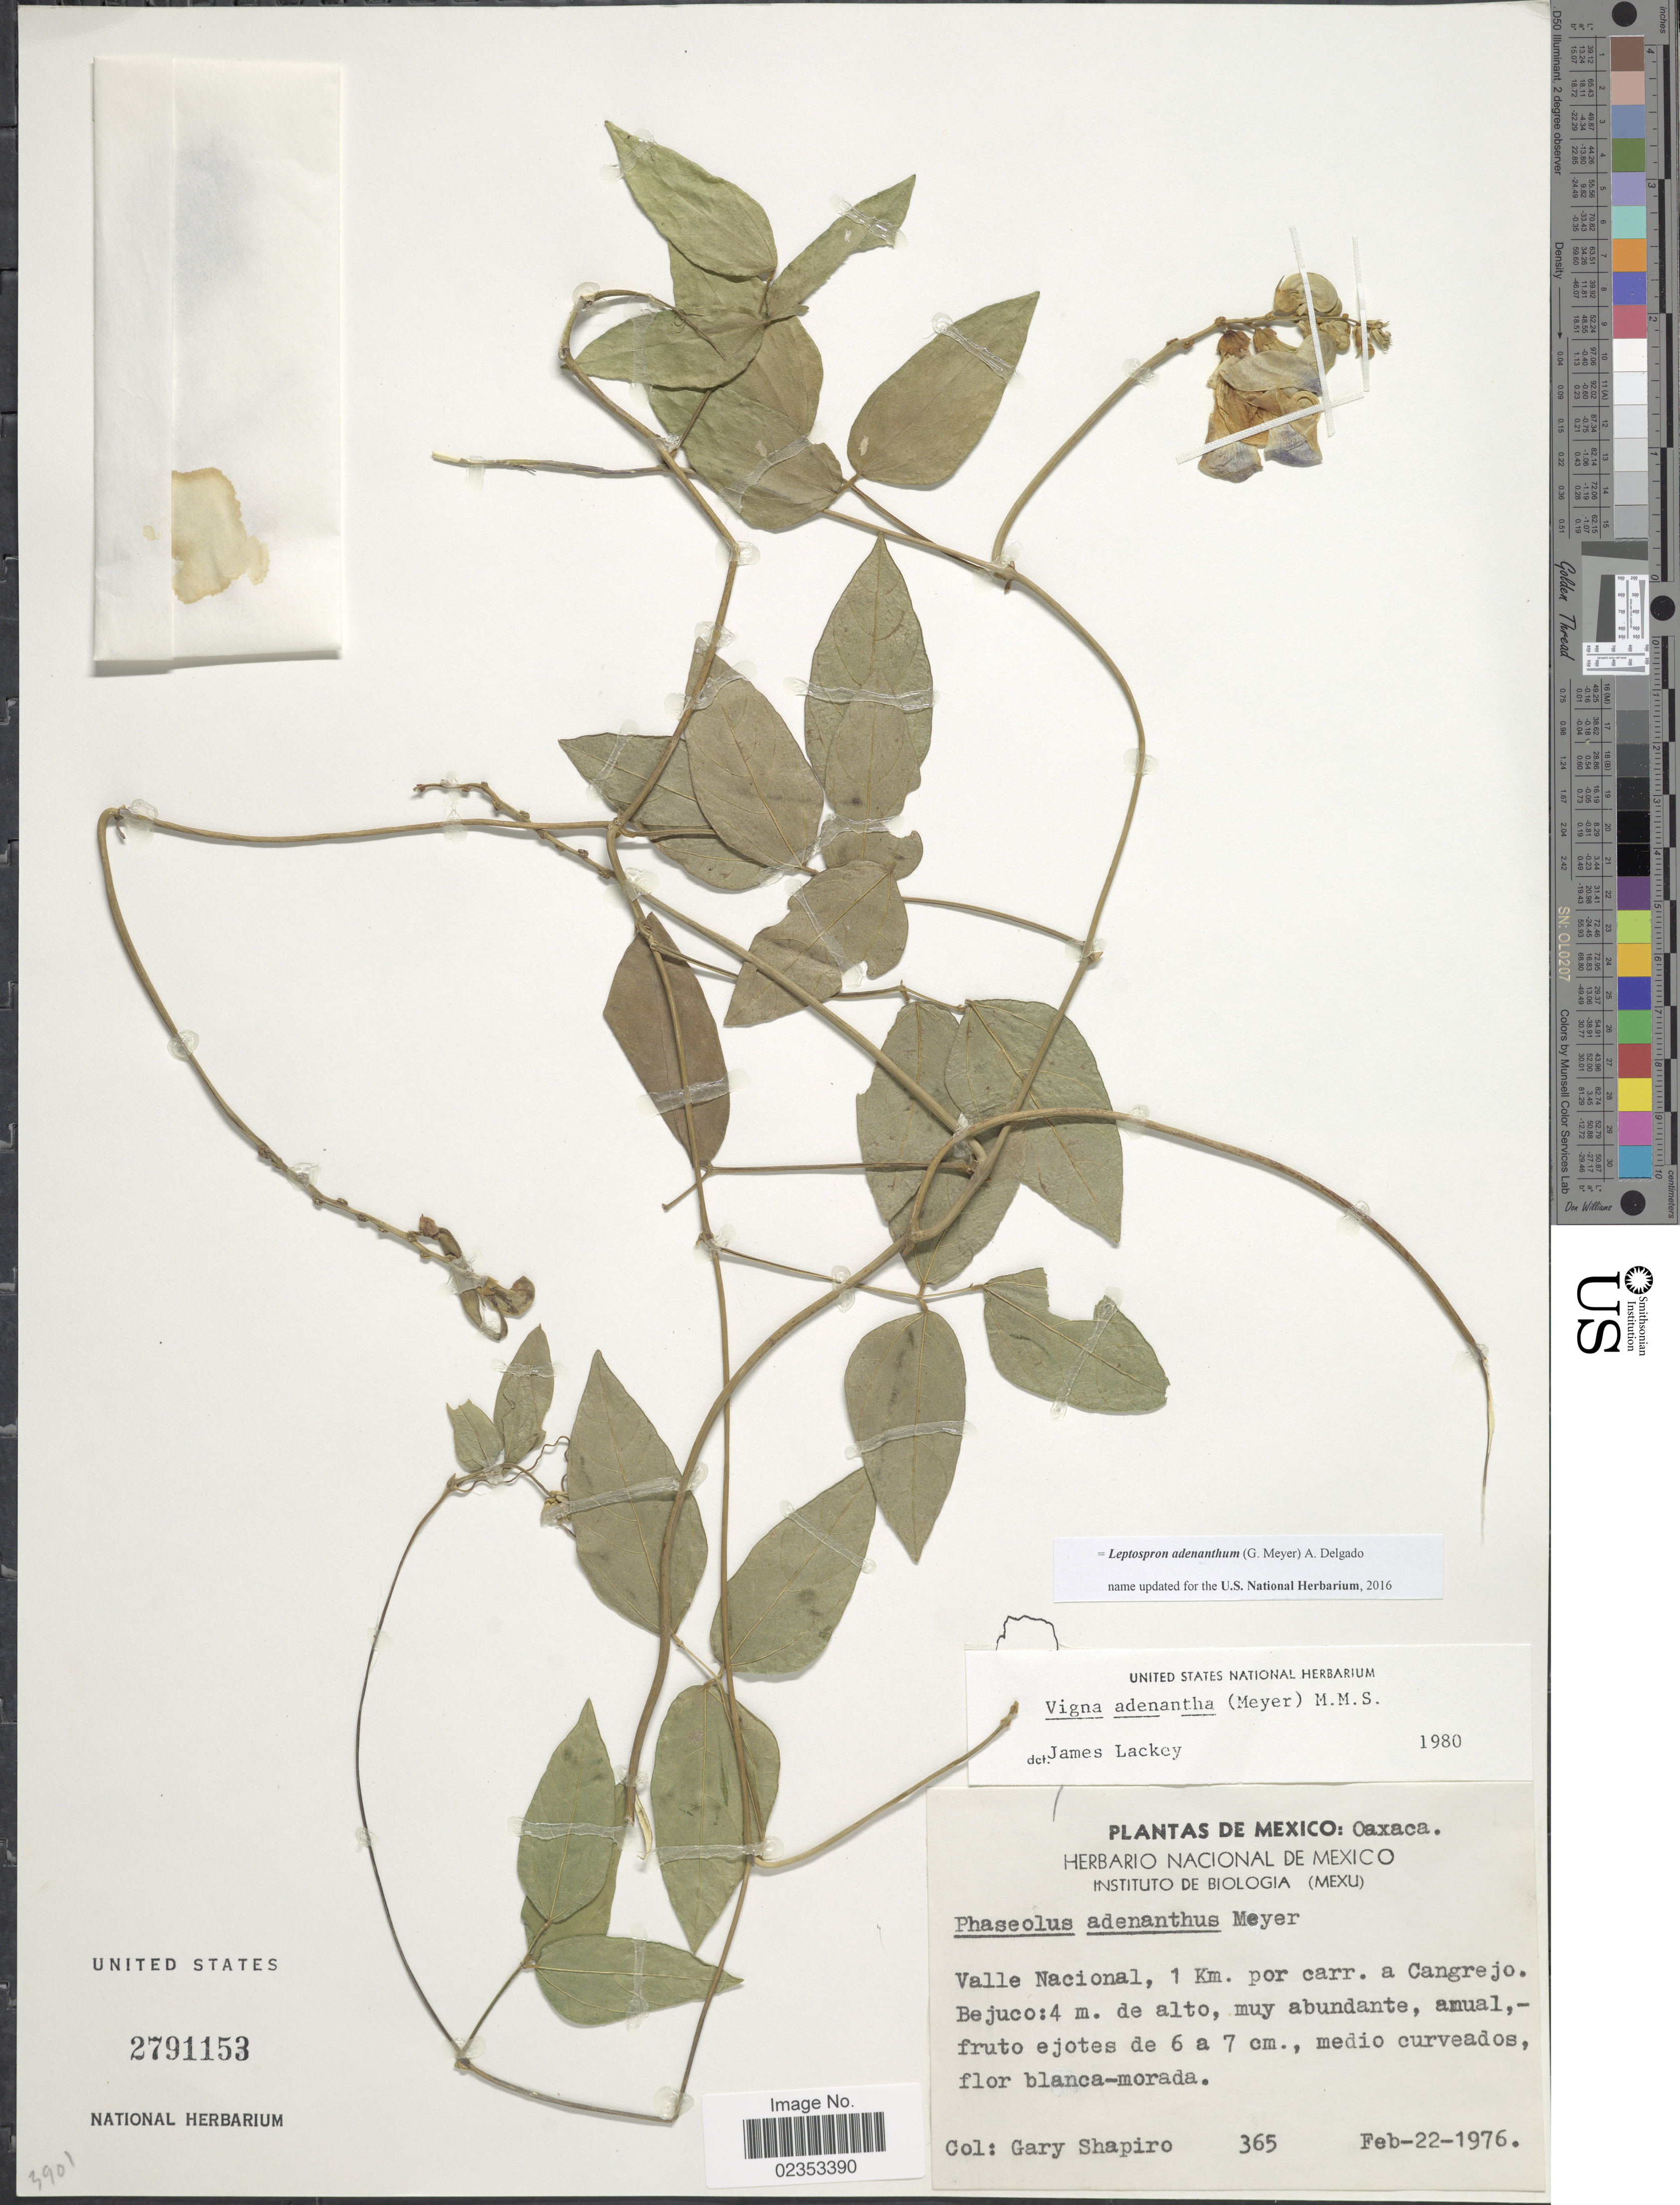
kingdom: Plantae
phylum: Tracheophyta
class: Magnoliopsida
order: Fabales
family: Fabaceae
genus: Leptospron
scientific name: Leptospron adenanthum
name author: (G. Mey.) A. Delgado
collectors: G. Shapiro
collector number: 365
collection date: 1976-02-22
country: Mexico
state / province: Oaxaca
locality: Valle Nacional, 1 Km. por. carr. a Cangrejo, Bejuco.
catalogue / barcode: US 2791153